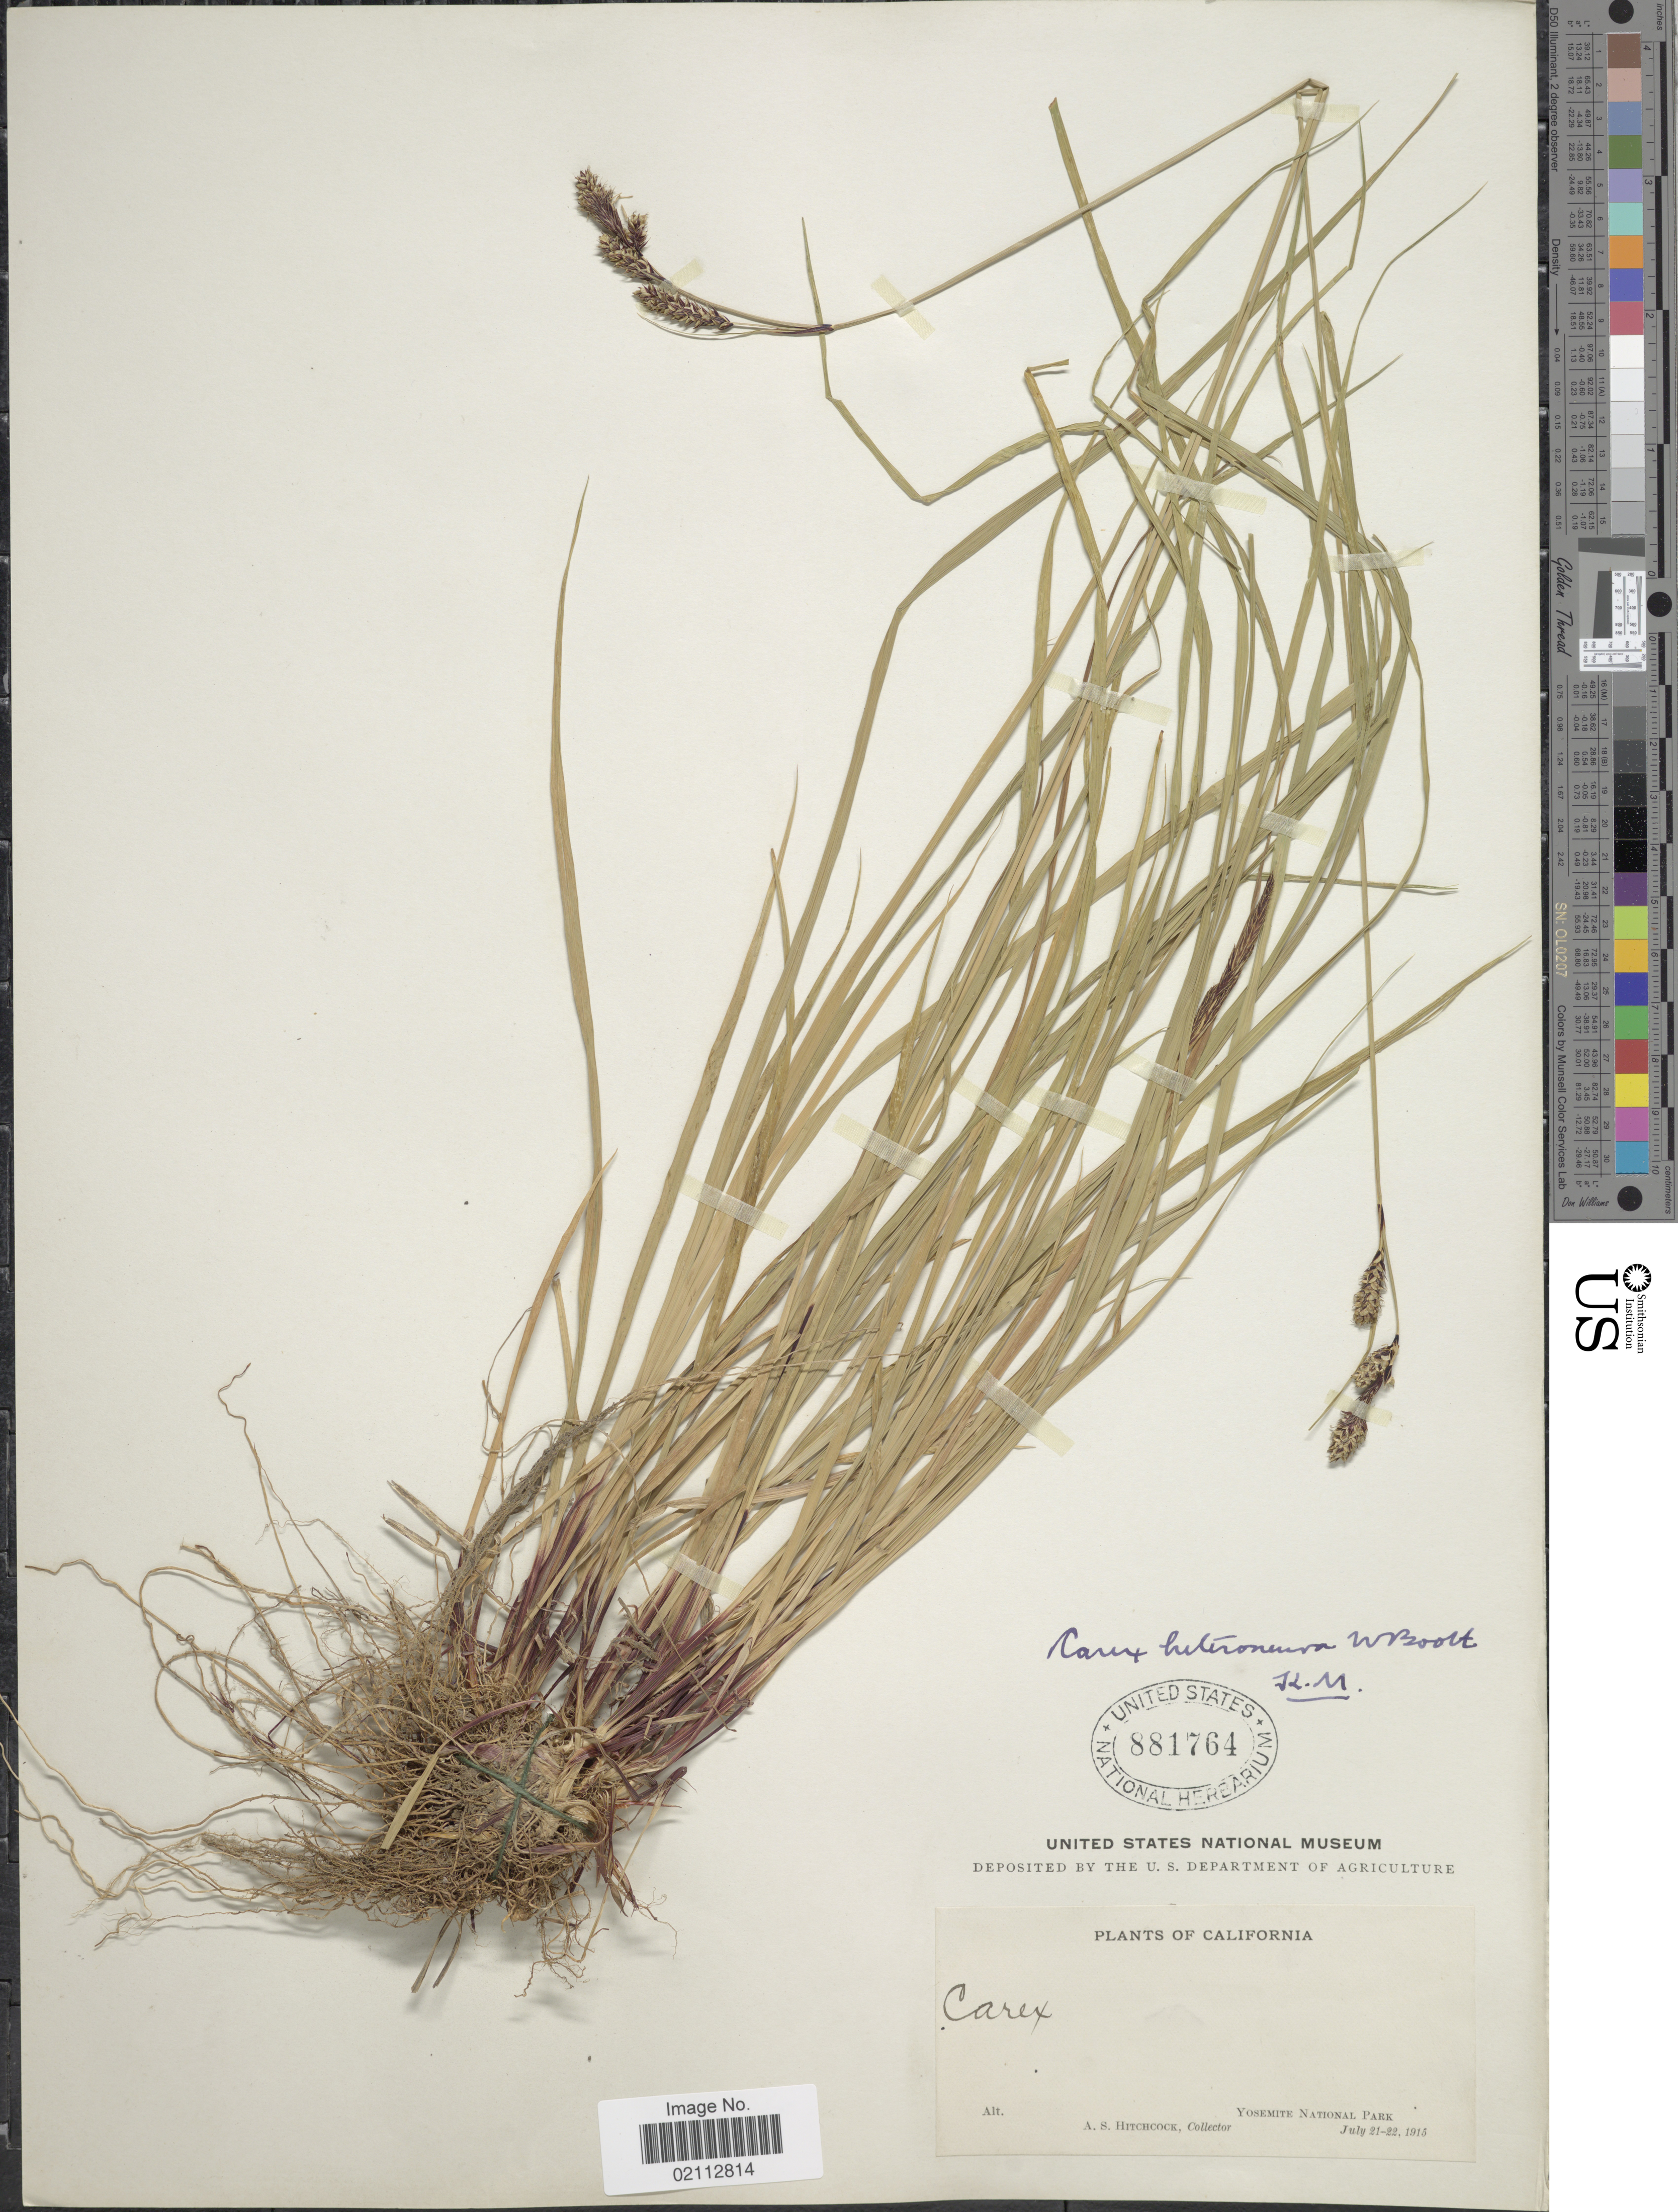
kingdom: Plantae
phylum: Tracheophyta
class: Liliopsida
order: Poales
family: Cyperaceae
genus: Carex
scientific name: Carex heteroneura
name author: S. Watson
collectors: A. S. Hitchcock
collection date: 1915-07-21/1915-07-22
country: United States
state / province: California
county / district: Mariposa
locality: Yosemite National Park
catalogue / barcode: US 881764